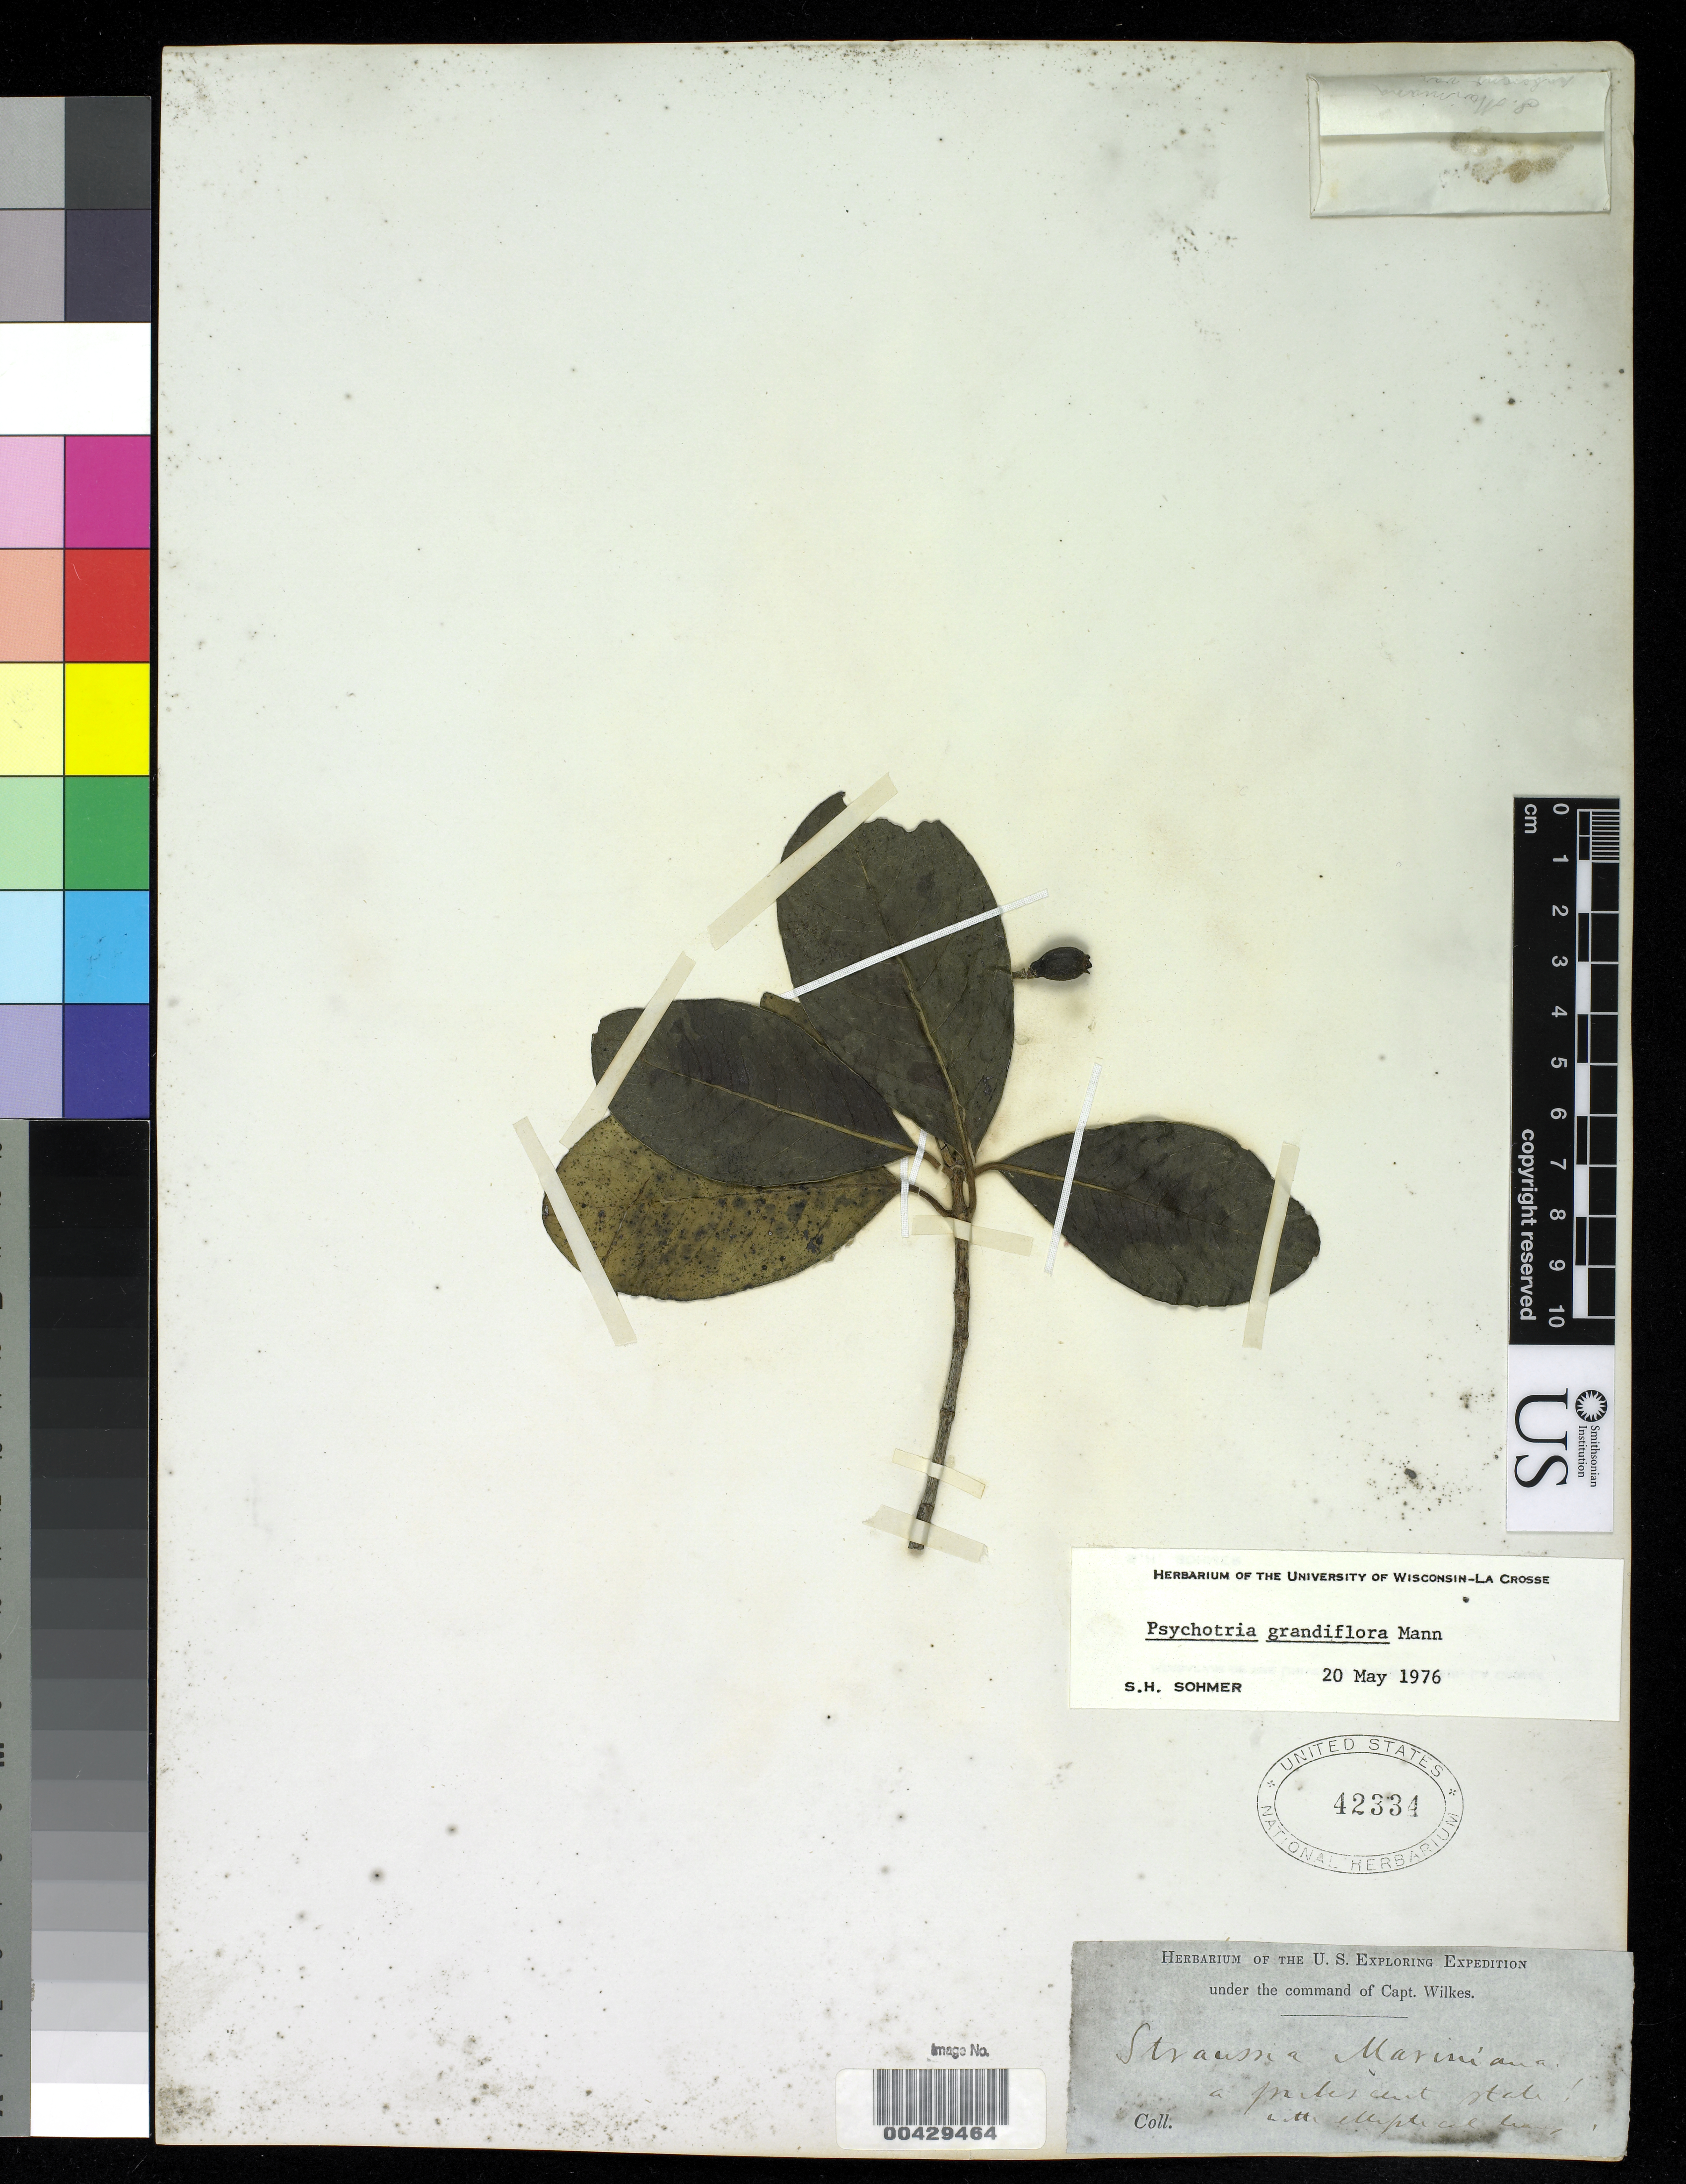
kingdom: Plantae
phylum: Tracheophyta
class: Magnoliopsida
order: Gentianales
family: Rubiaceae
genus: Psychotria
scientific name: Psychotria grandiflora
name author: H. Mann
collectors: Wilkes Explor. Exped.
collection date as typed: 1900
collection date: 1838/1842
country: United States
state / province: Hawaii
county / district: Hawaii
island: Hawaii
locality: Locality illegible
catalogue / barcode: US 42334